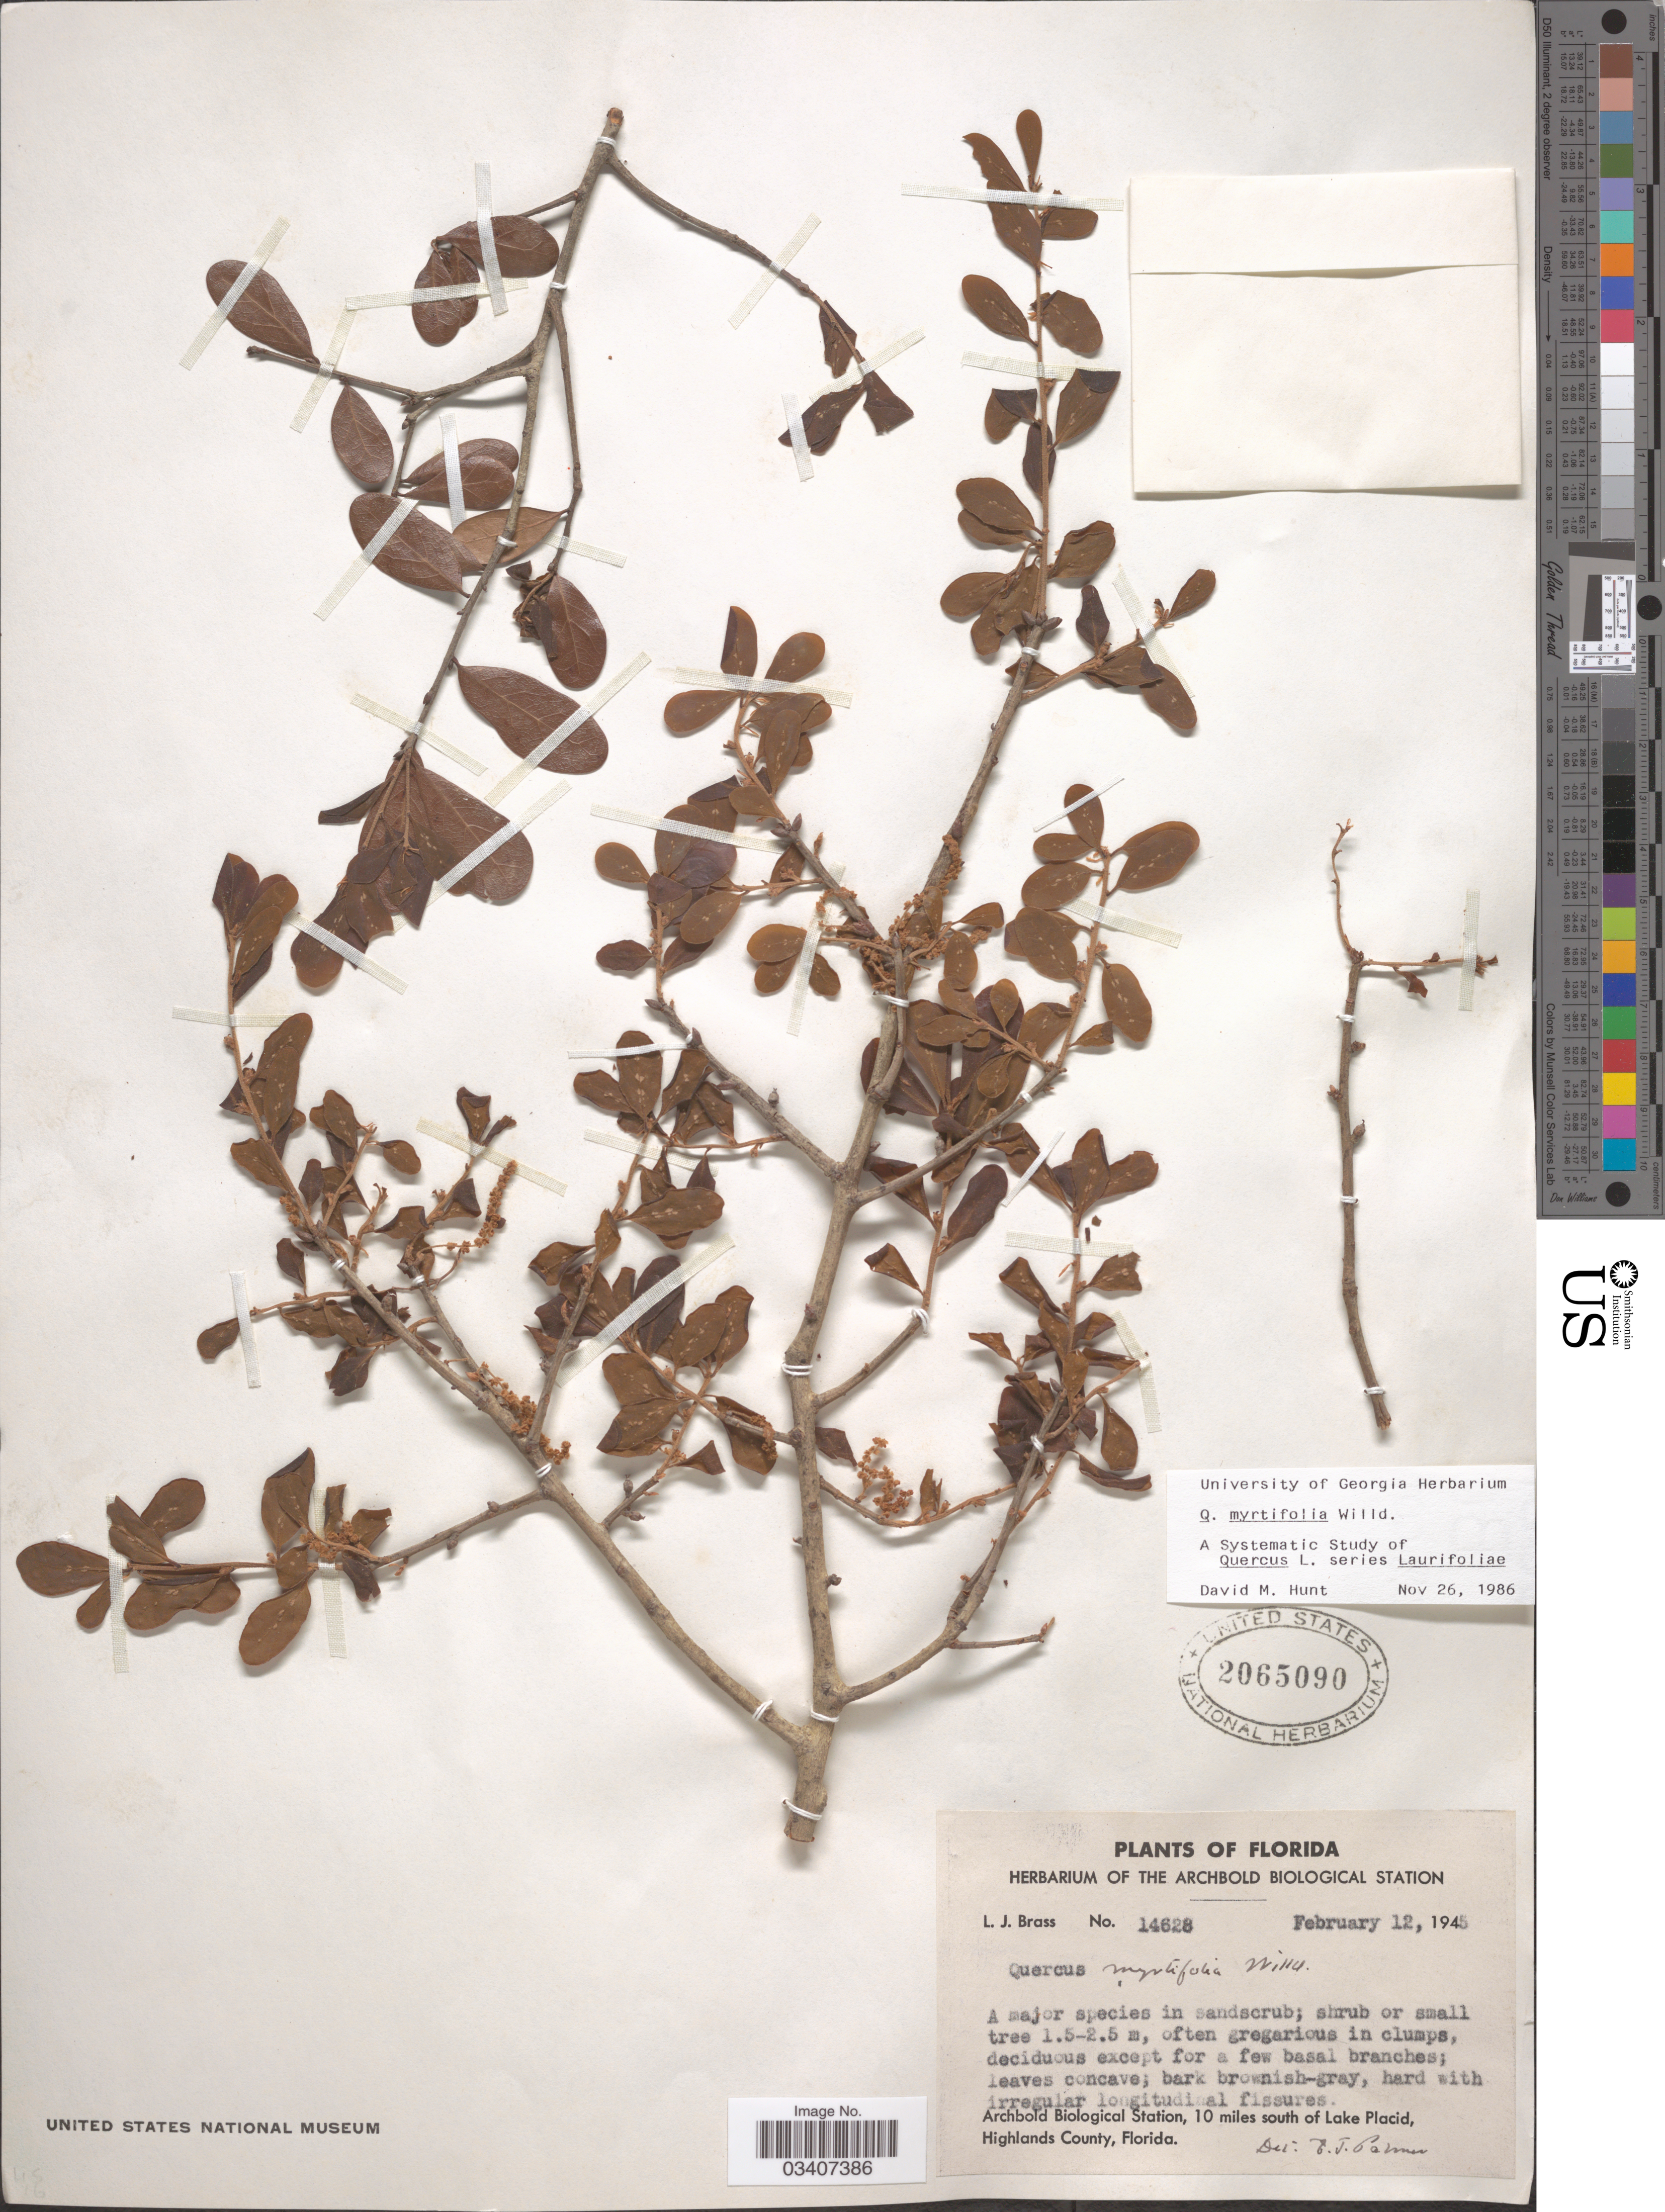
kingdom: Plantae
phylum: Tracheophyta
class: Magnoliopsida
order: Fagales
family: Fagaceae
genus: Quercus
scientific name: Quercus myrtifolia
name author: Willd.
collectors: L. J. Brass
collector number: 14628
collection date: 1945-02-12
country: United States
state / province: Florida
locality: Archbold Biological Station, 10 miles south of Lake Placid, Highlands County.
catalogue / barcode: US 2065090